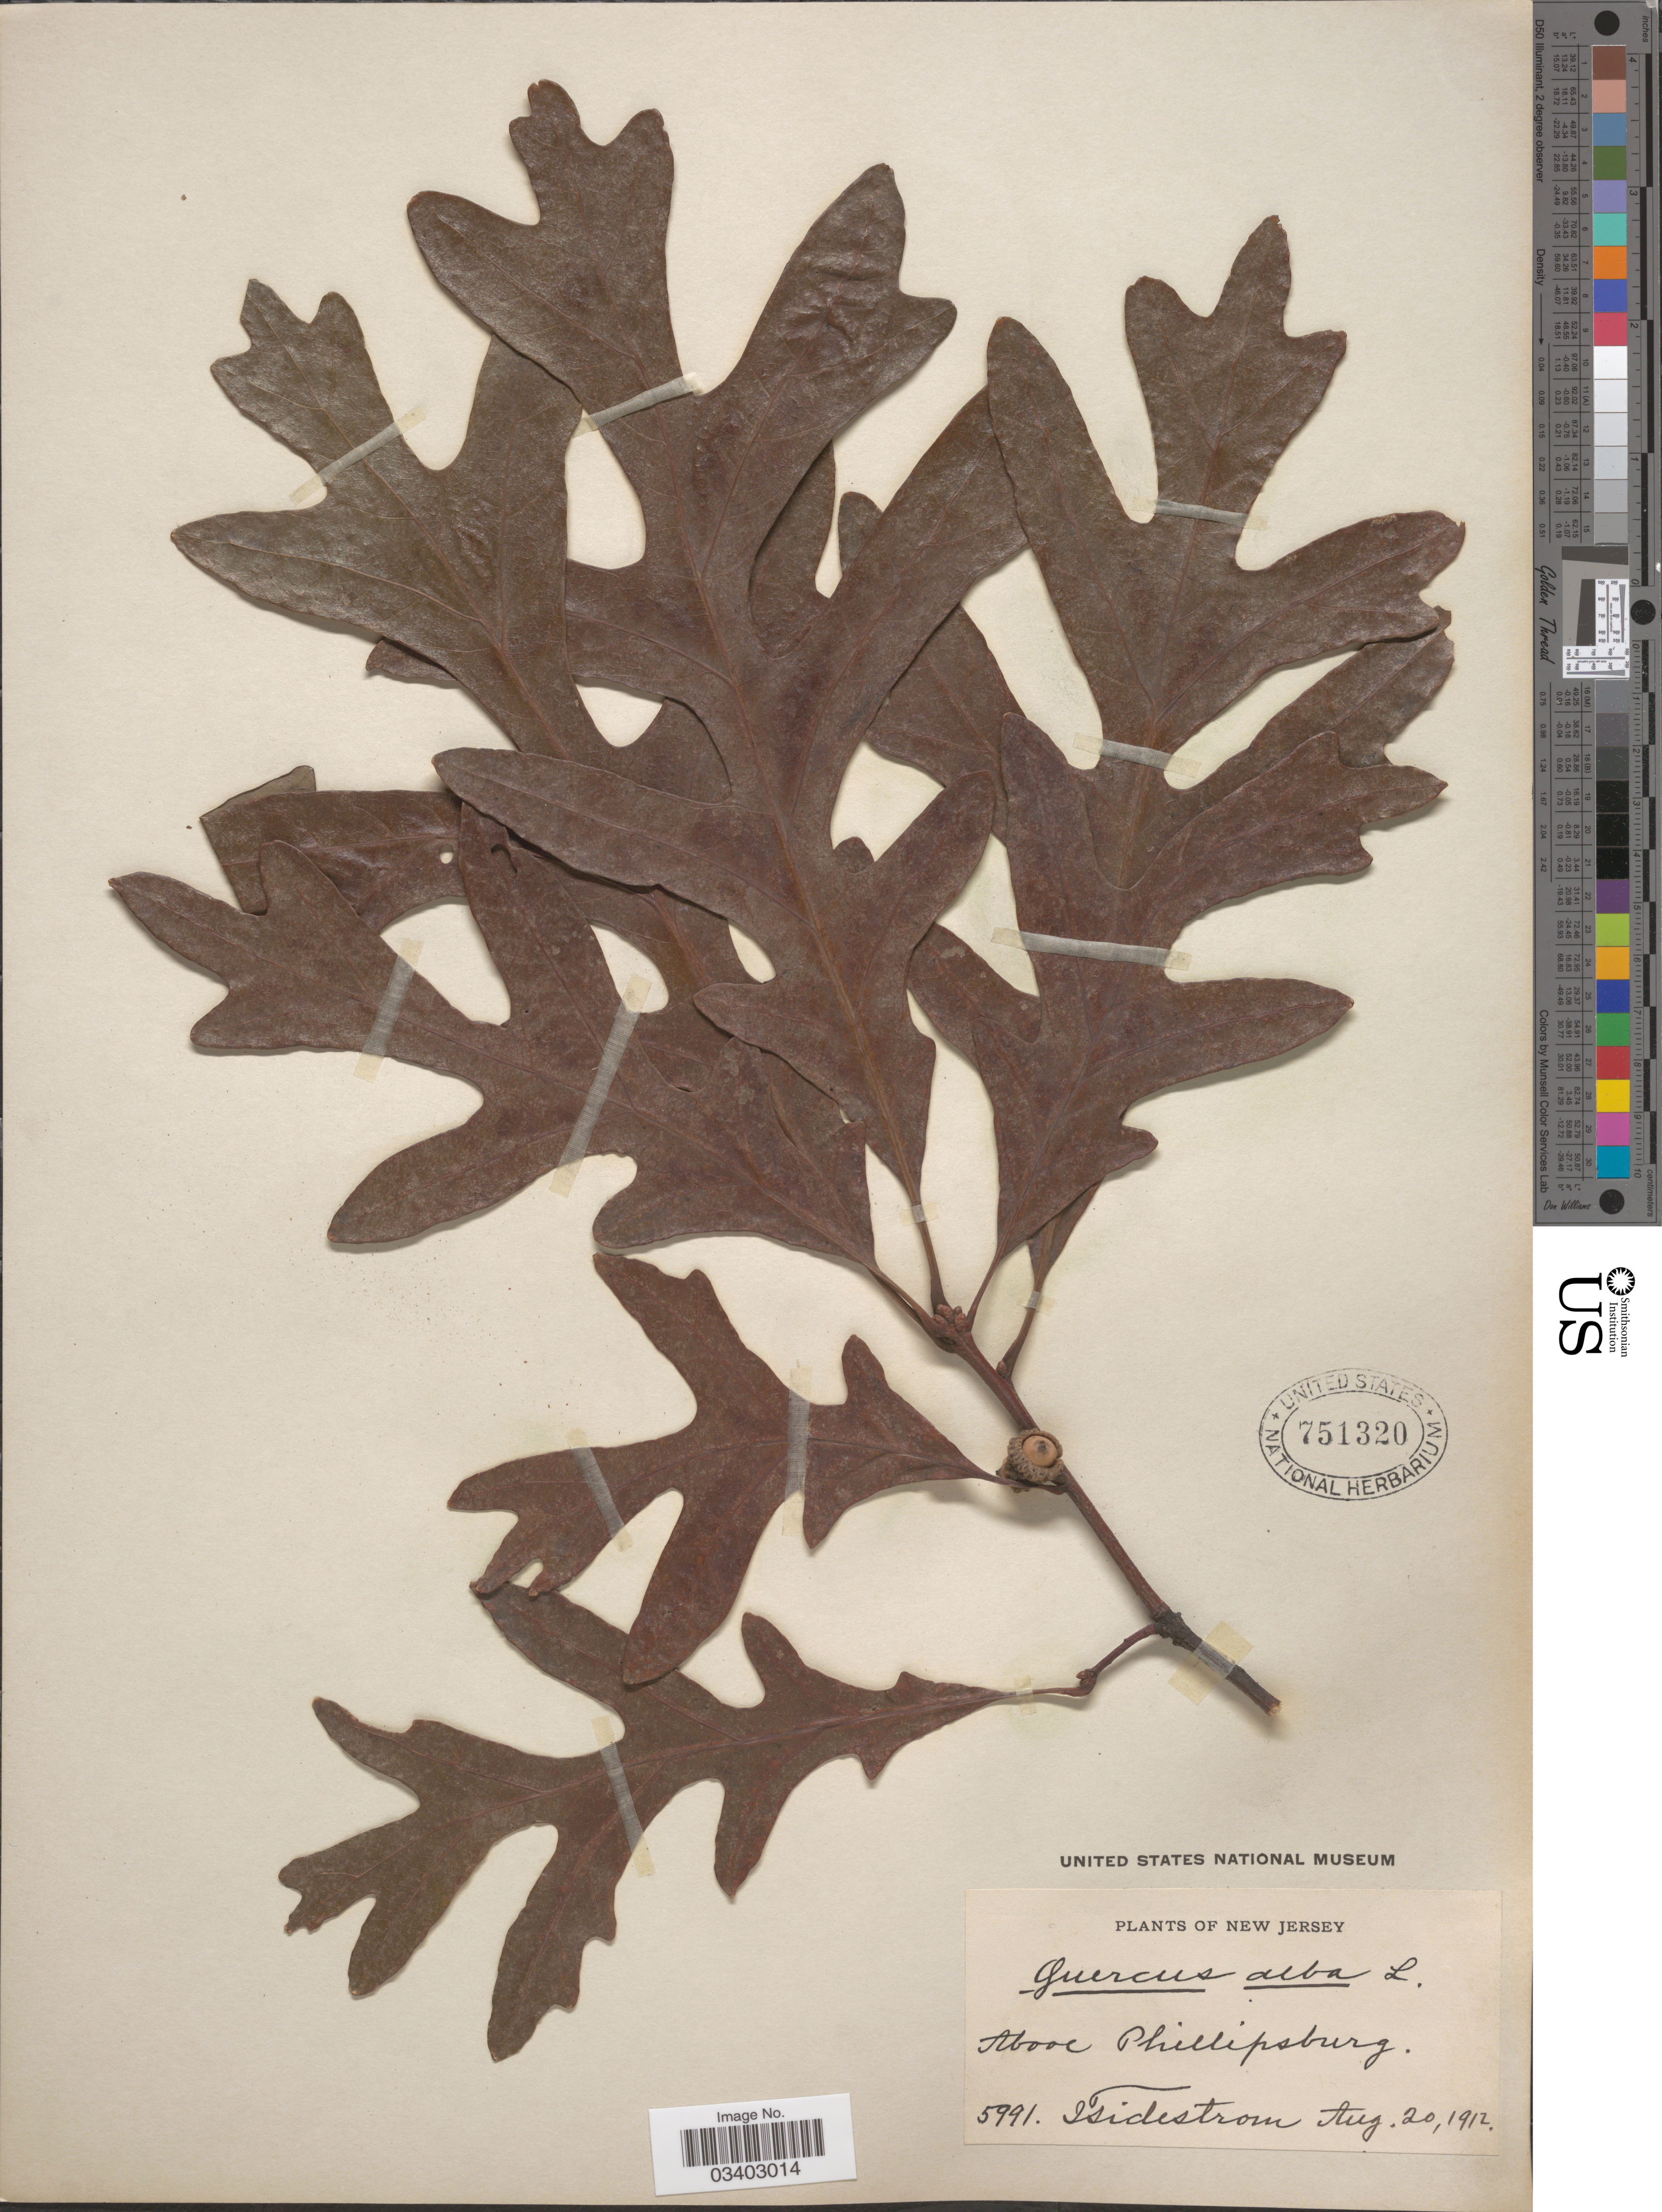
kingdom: Plantae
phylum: Tracheophyta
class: Magnoliopsida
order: Fagales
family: Fagaceae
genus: Quercus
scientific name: Quercus alba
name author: L.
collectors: I. F. Tidestrom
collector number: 5991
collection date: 1912-08-20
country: United States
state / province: New Jersey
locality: Above Phillipsburg.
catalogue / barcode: US 751320